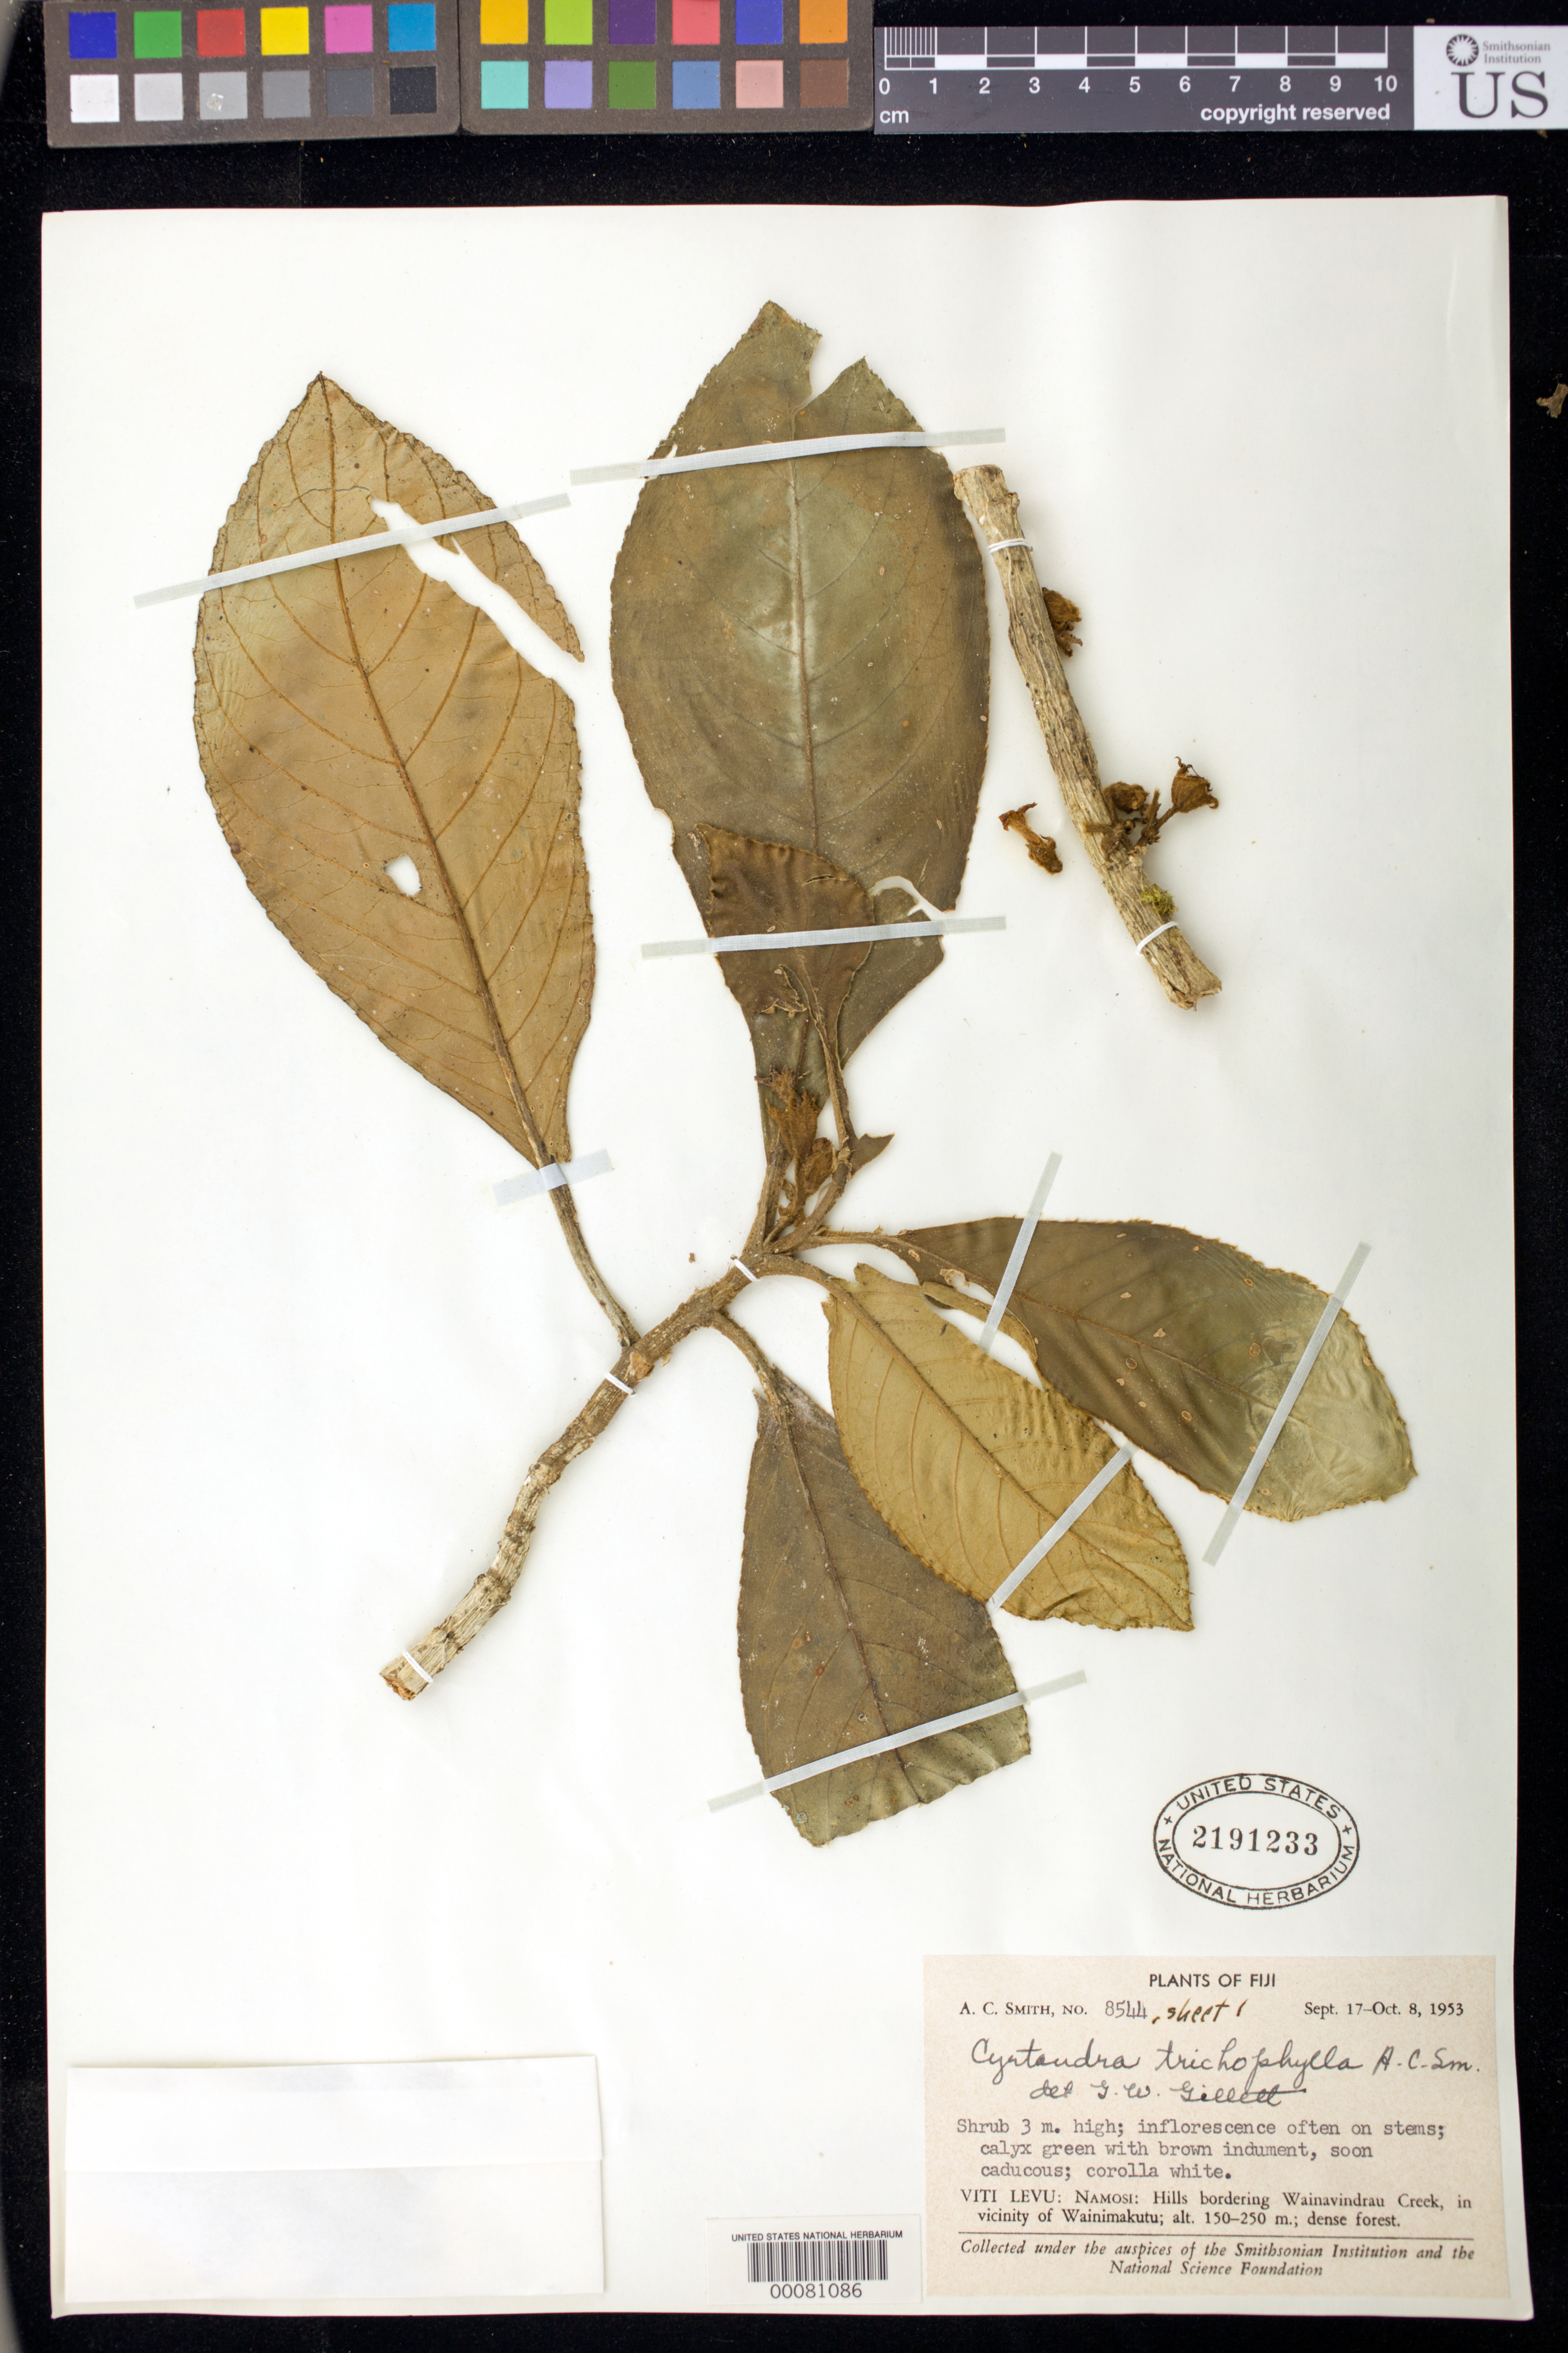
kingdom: Plantae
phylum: Tracheophyta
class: Magnoliopsida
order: Lamiales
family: Gesneriaceae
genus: Cyrtandra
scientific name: Cyrtandra trichophylla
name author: A.C. Sm.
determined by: Gillett, G. W.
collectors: A. C. Smith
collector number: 8544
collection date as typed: Sep-Oct 1953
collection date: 1953-09/1953-10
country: Fiji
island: Viti Levu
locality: Namosi, hills bordering wainavindrau creek, in vicinity of wainimakutu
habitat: Dense forest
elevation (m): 150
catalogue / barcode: US 2191233